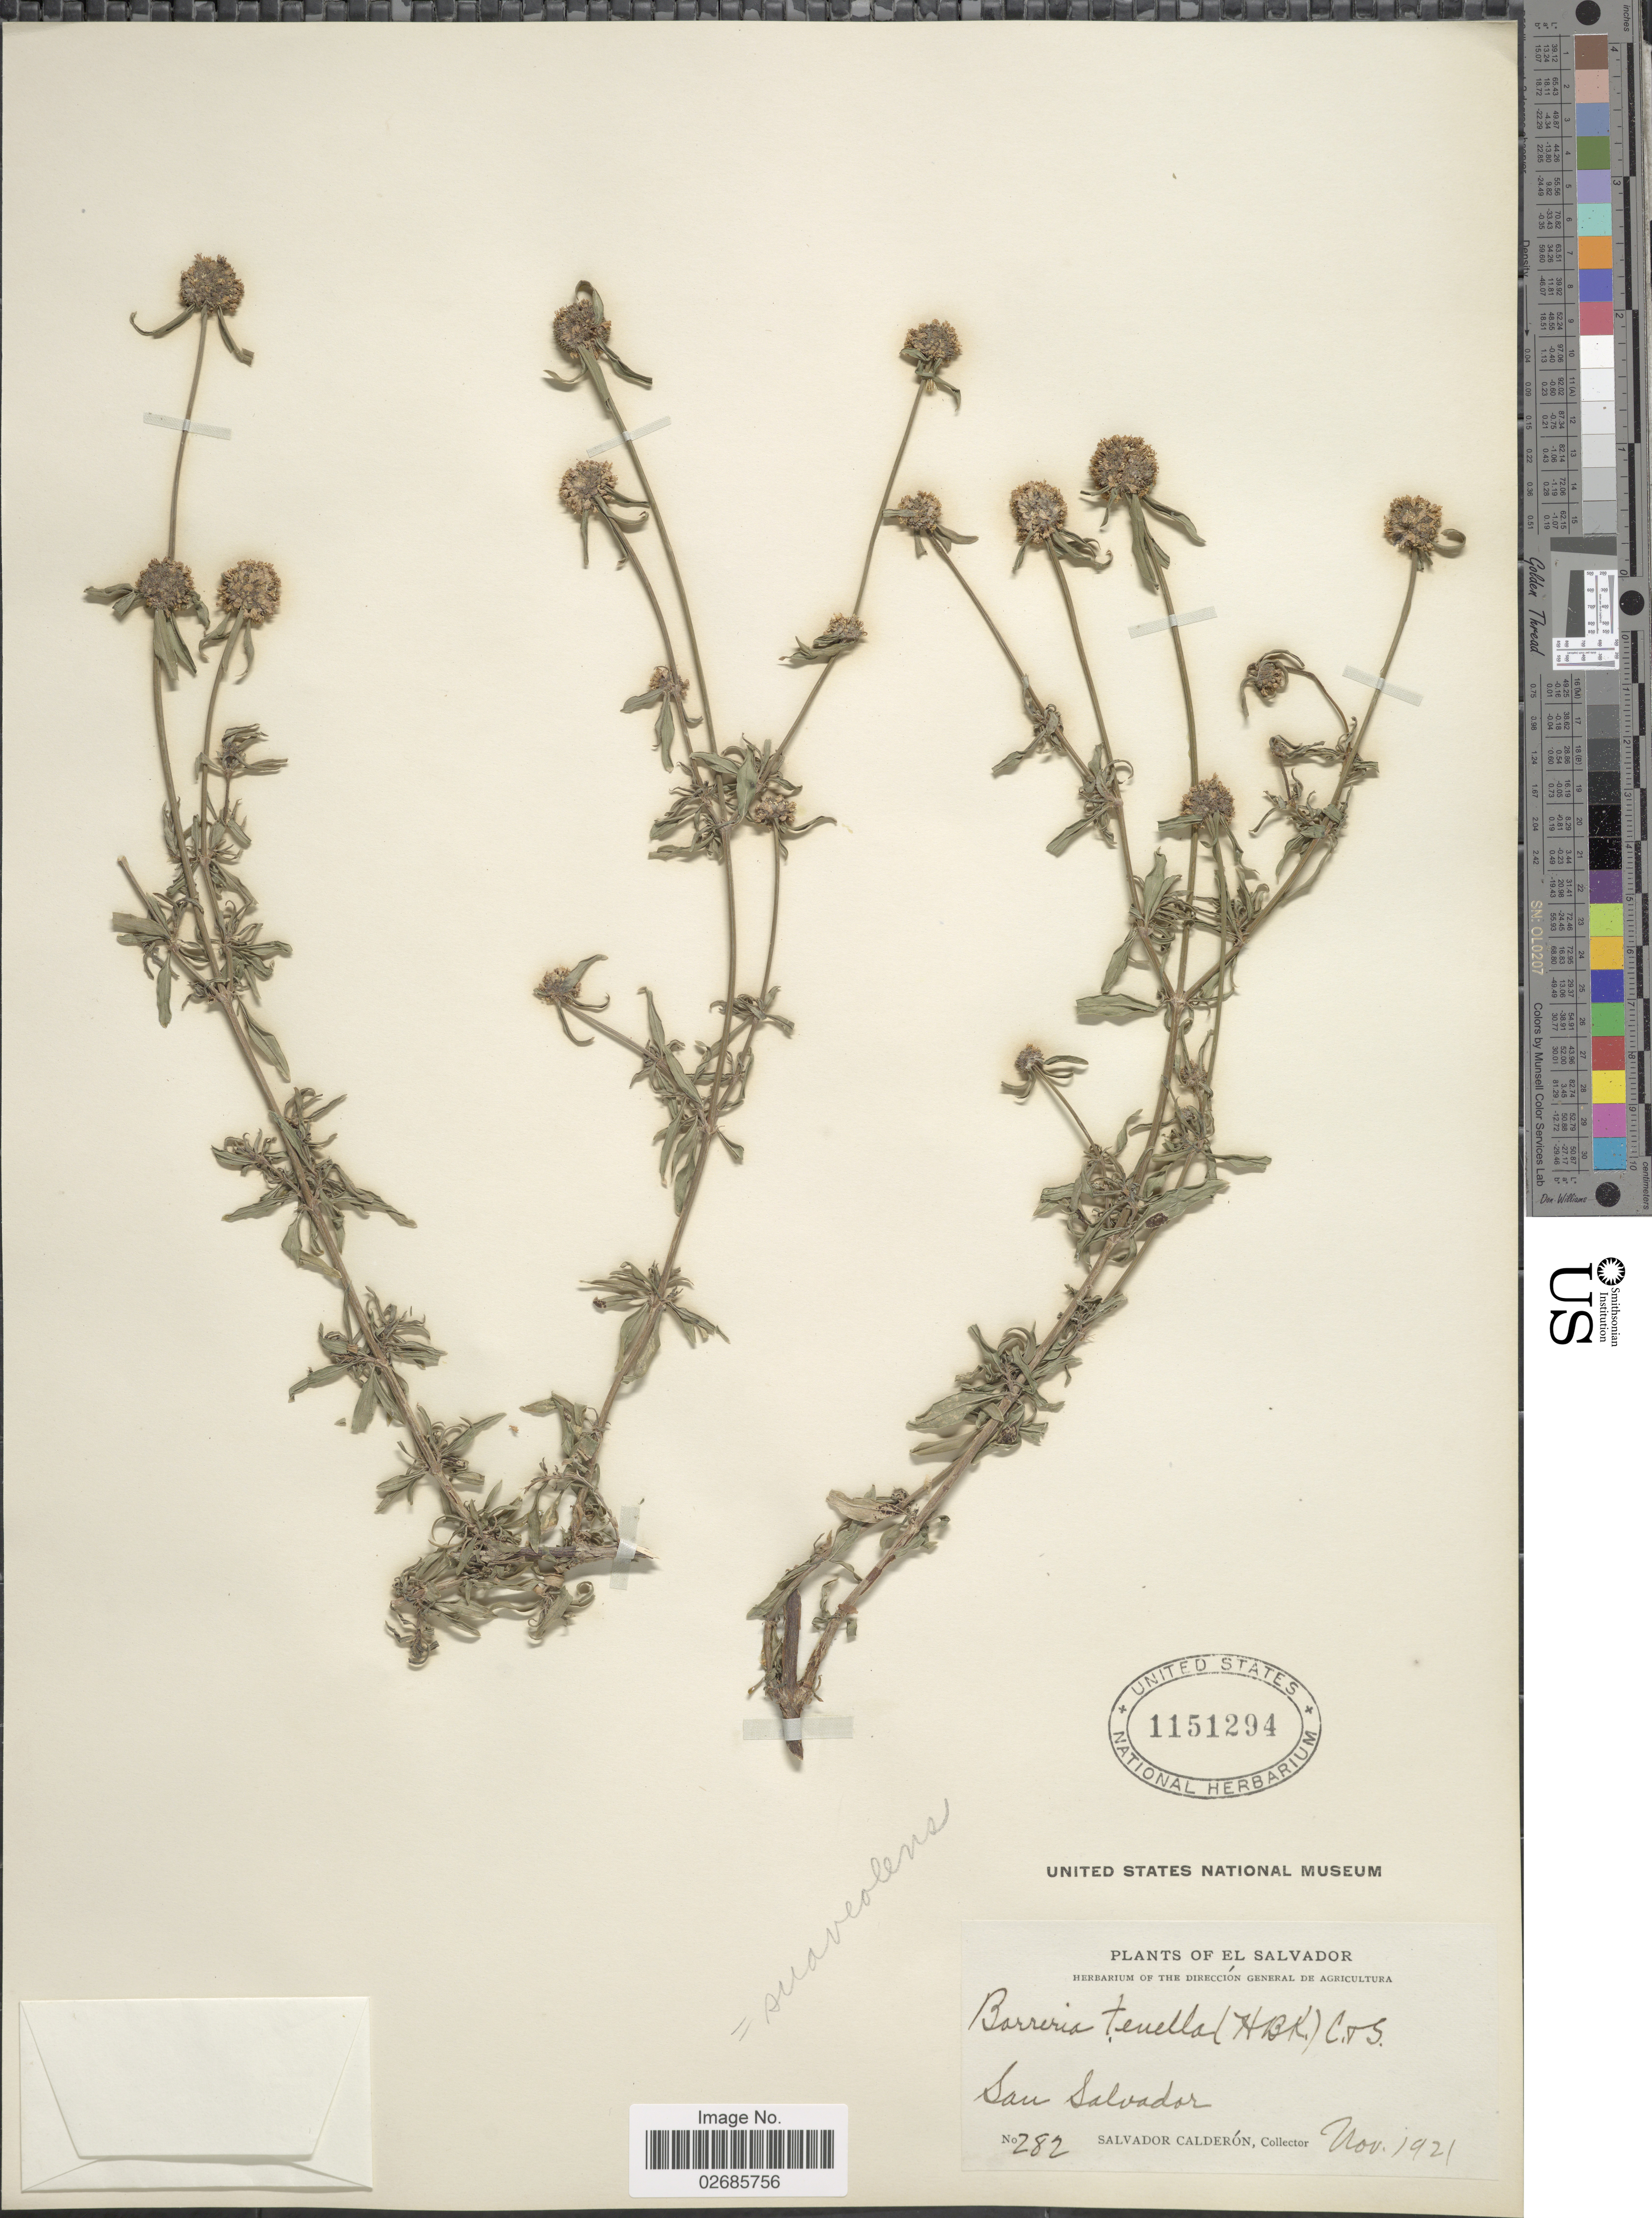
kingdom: Plantae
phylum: Tracheophyta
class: Magnoliopsida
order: Gentianales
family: Rubiaceae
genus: Borreria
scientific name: Borreria suaveolens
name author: G. Mey.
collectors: S. Calderón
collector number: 282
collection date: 1921-11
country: El Salvador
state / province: San Salvador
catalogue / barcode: US 1151294